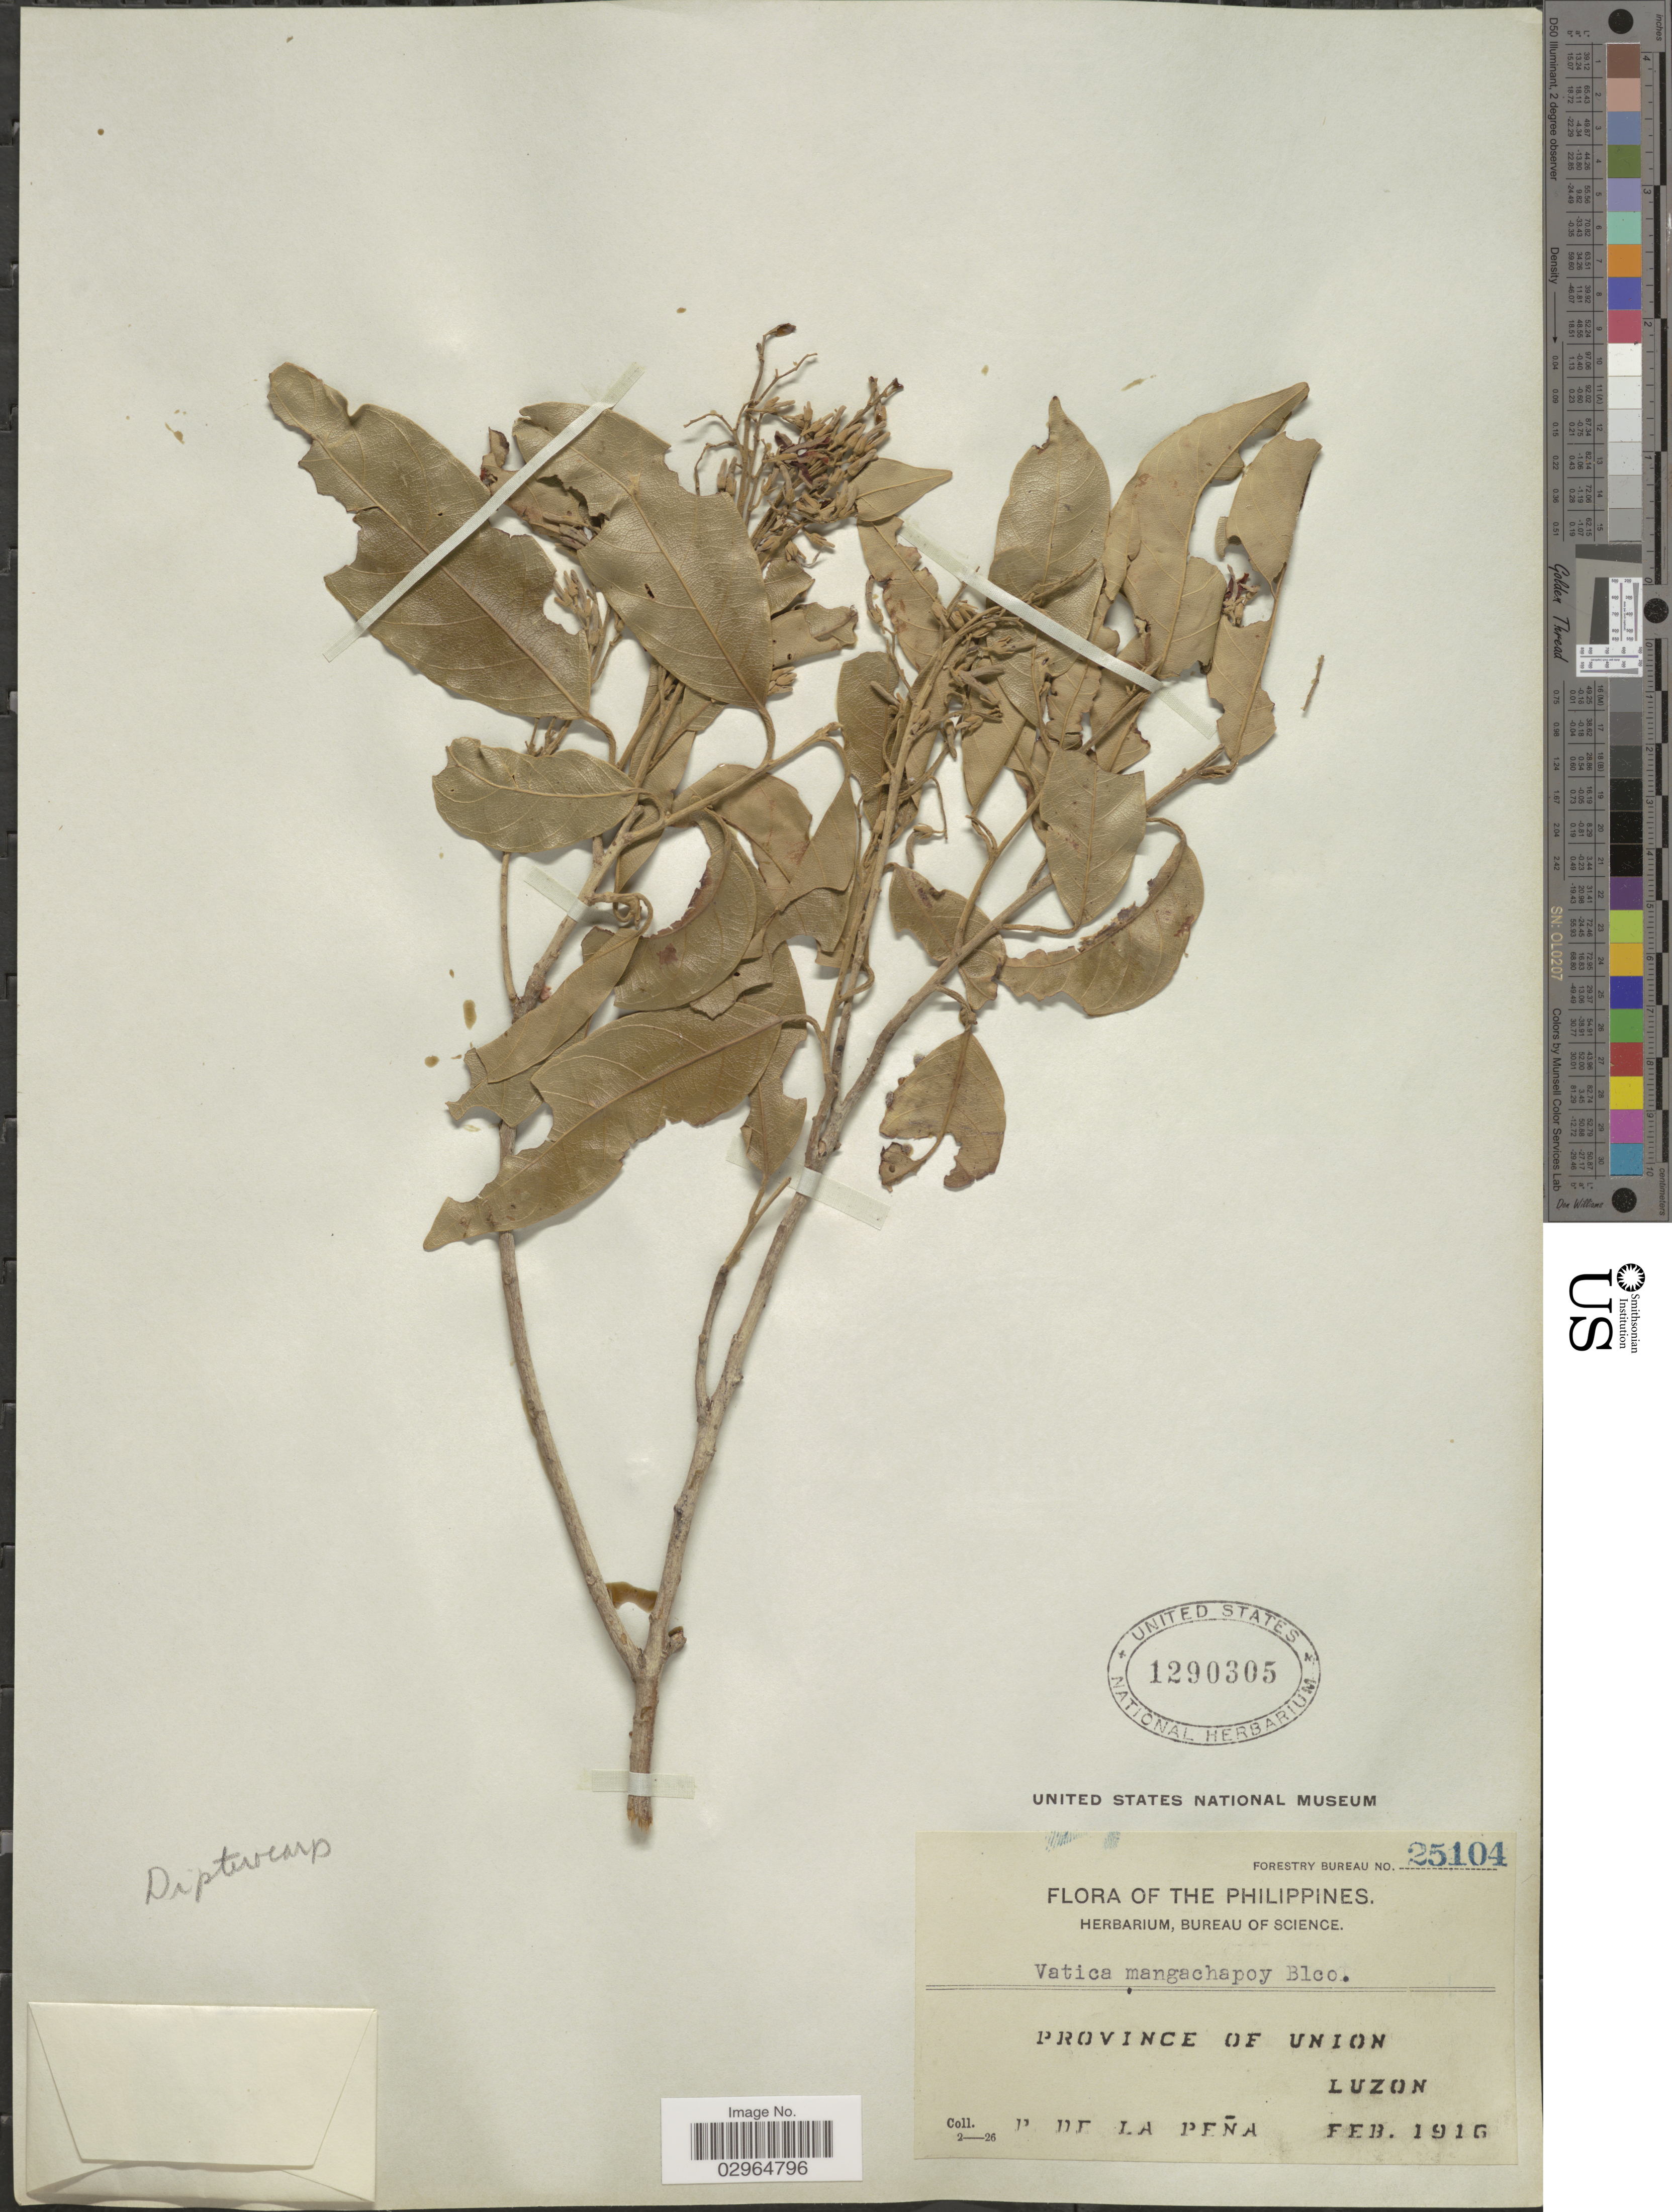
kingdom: Plantae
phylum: Tracheophyta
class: Magnoliopsida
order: Malvales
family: Dipterocarpaceae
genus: Vatica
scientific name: Vatica mangachapoi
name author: Blanco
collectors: P. Peña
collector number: Forestry Bureau 25104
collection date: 1916-02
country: Philippines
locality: Province of Union Luzon.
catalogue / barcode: US 1290305